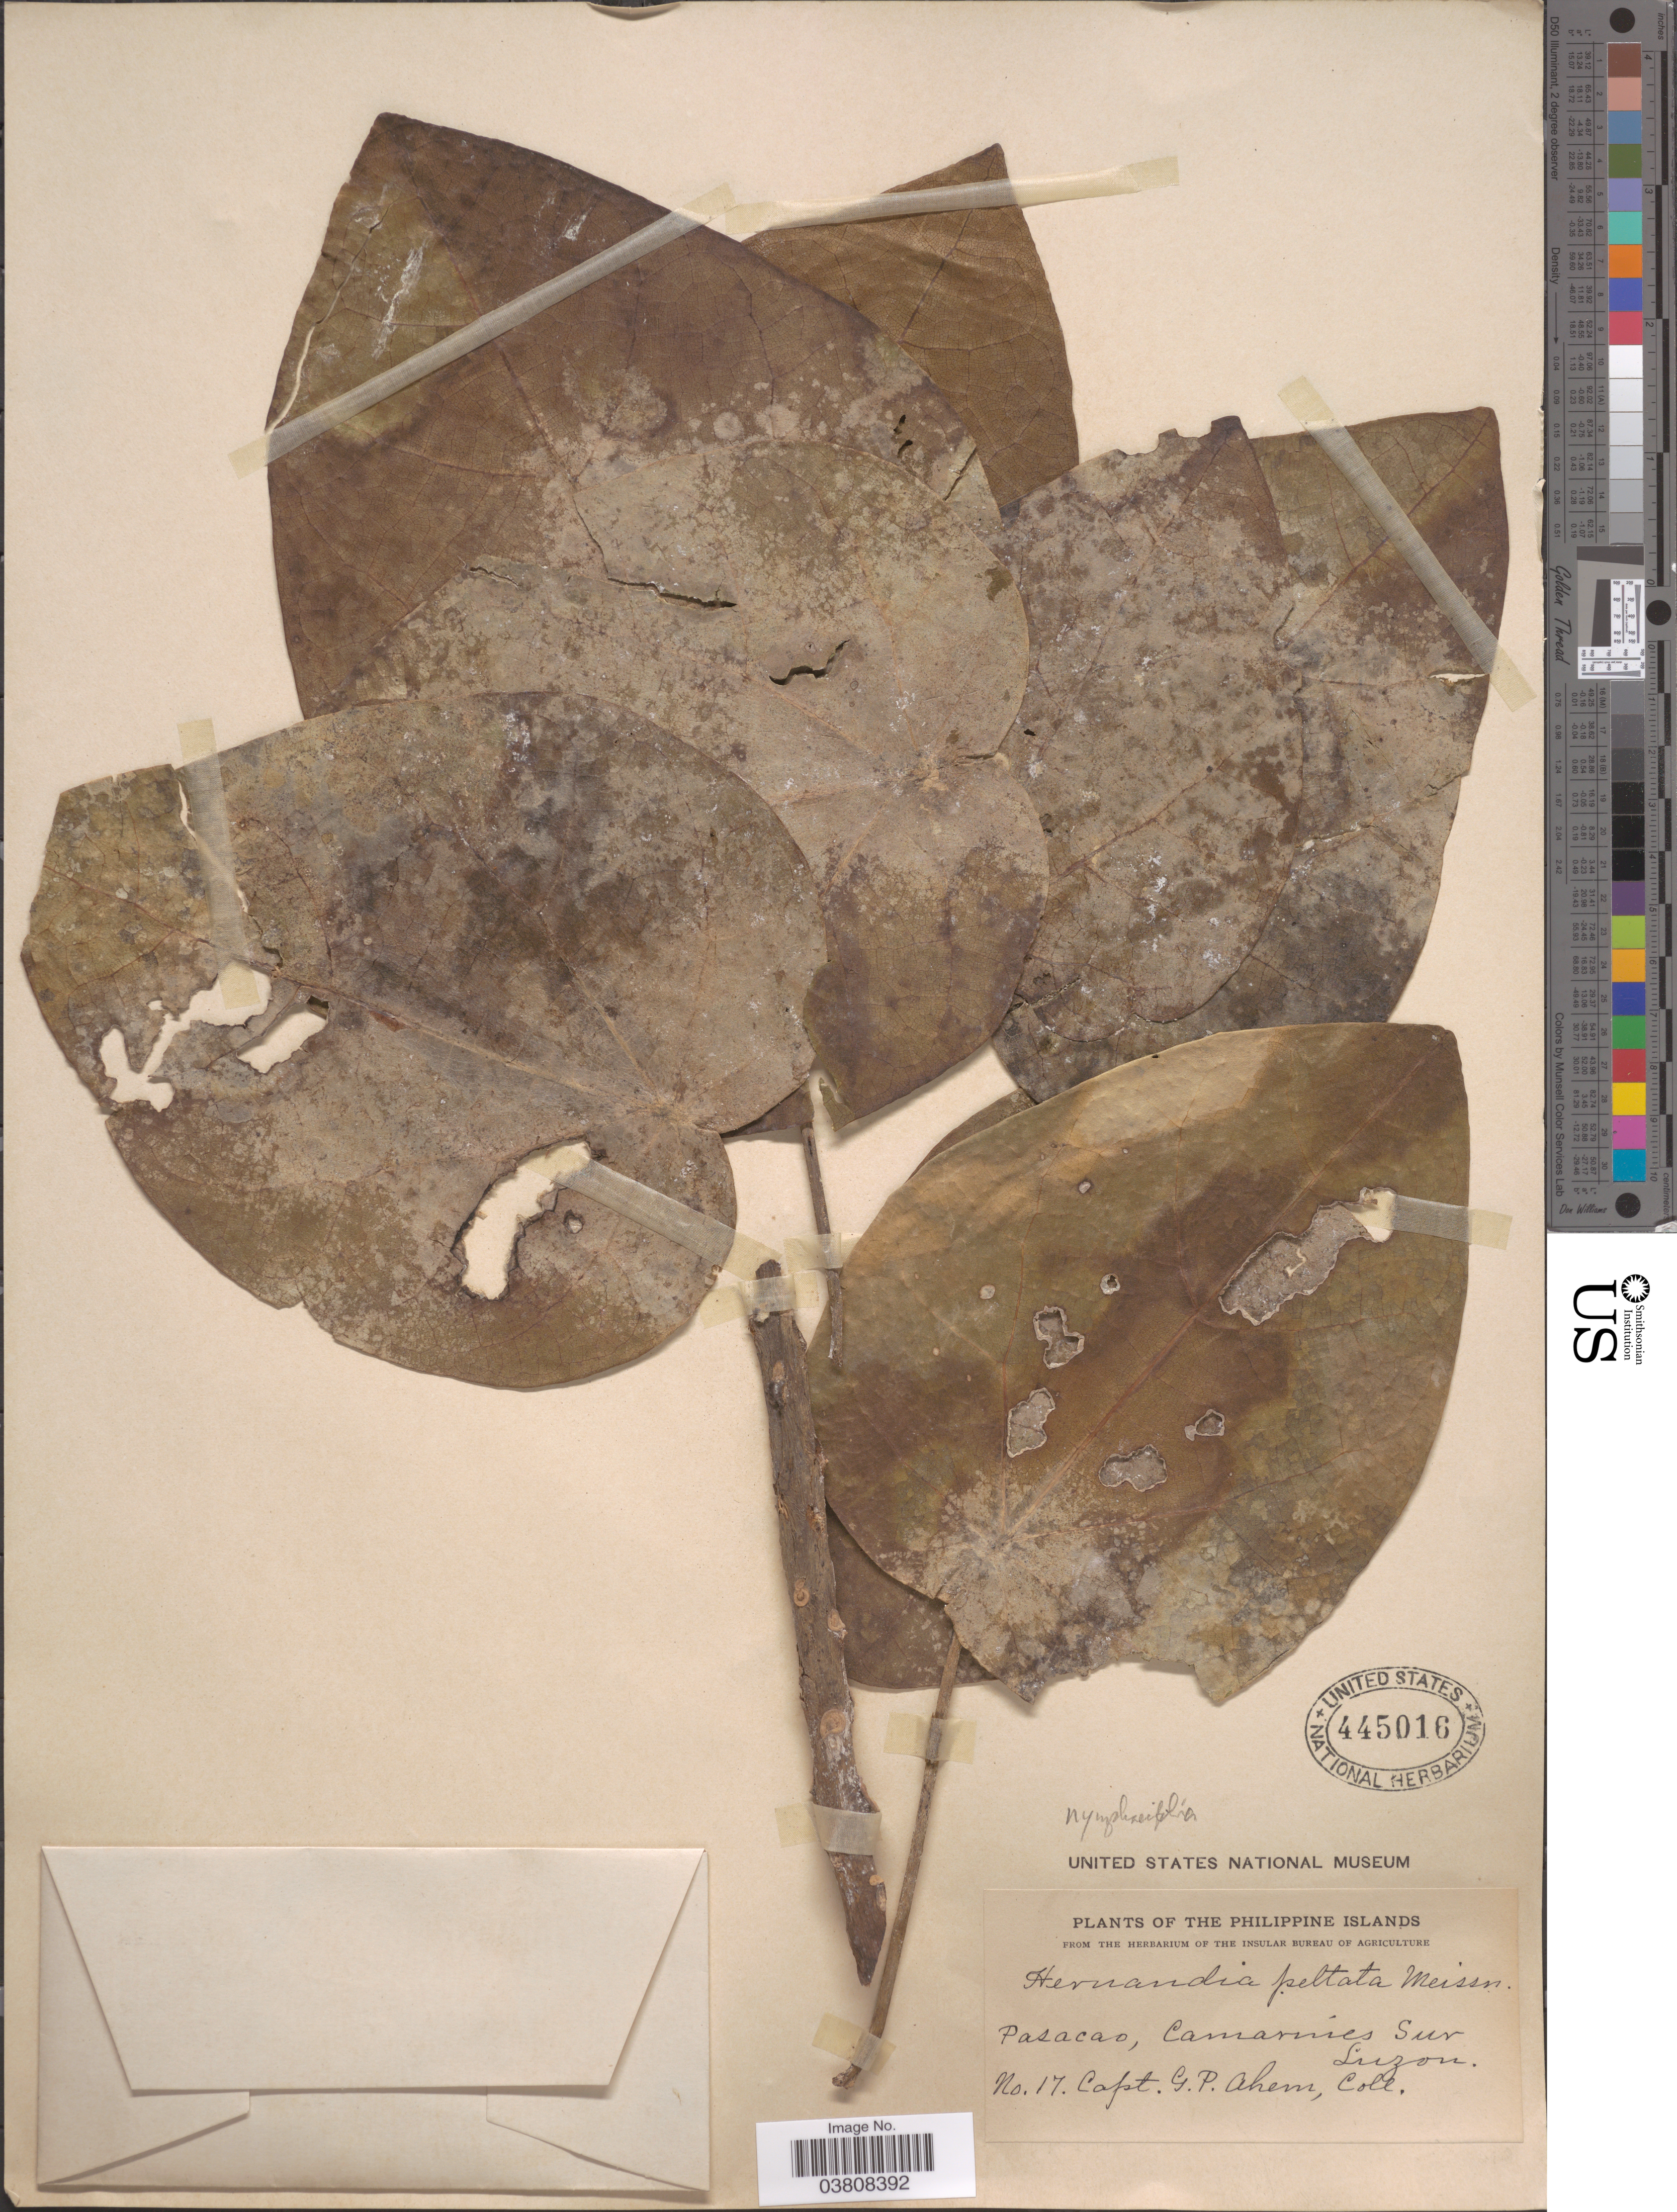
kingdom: Plantae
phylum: Tracheophyta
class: Magnoliopsida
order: Laurales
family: Hernandiaceae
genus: Hernandia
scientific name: Hernandia nymphaeifolia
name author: (C. Presl) Kubitzki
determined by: Strong, Mark T., (BOT), Smithsonian Institution - National Museum of Natural History (UNITED STATES)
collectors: G. Ahern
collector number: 17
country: Philippines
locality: Philippine Islands. Pasacao, Camarines Sur, Luzon.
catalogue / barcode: US 445016